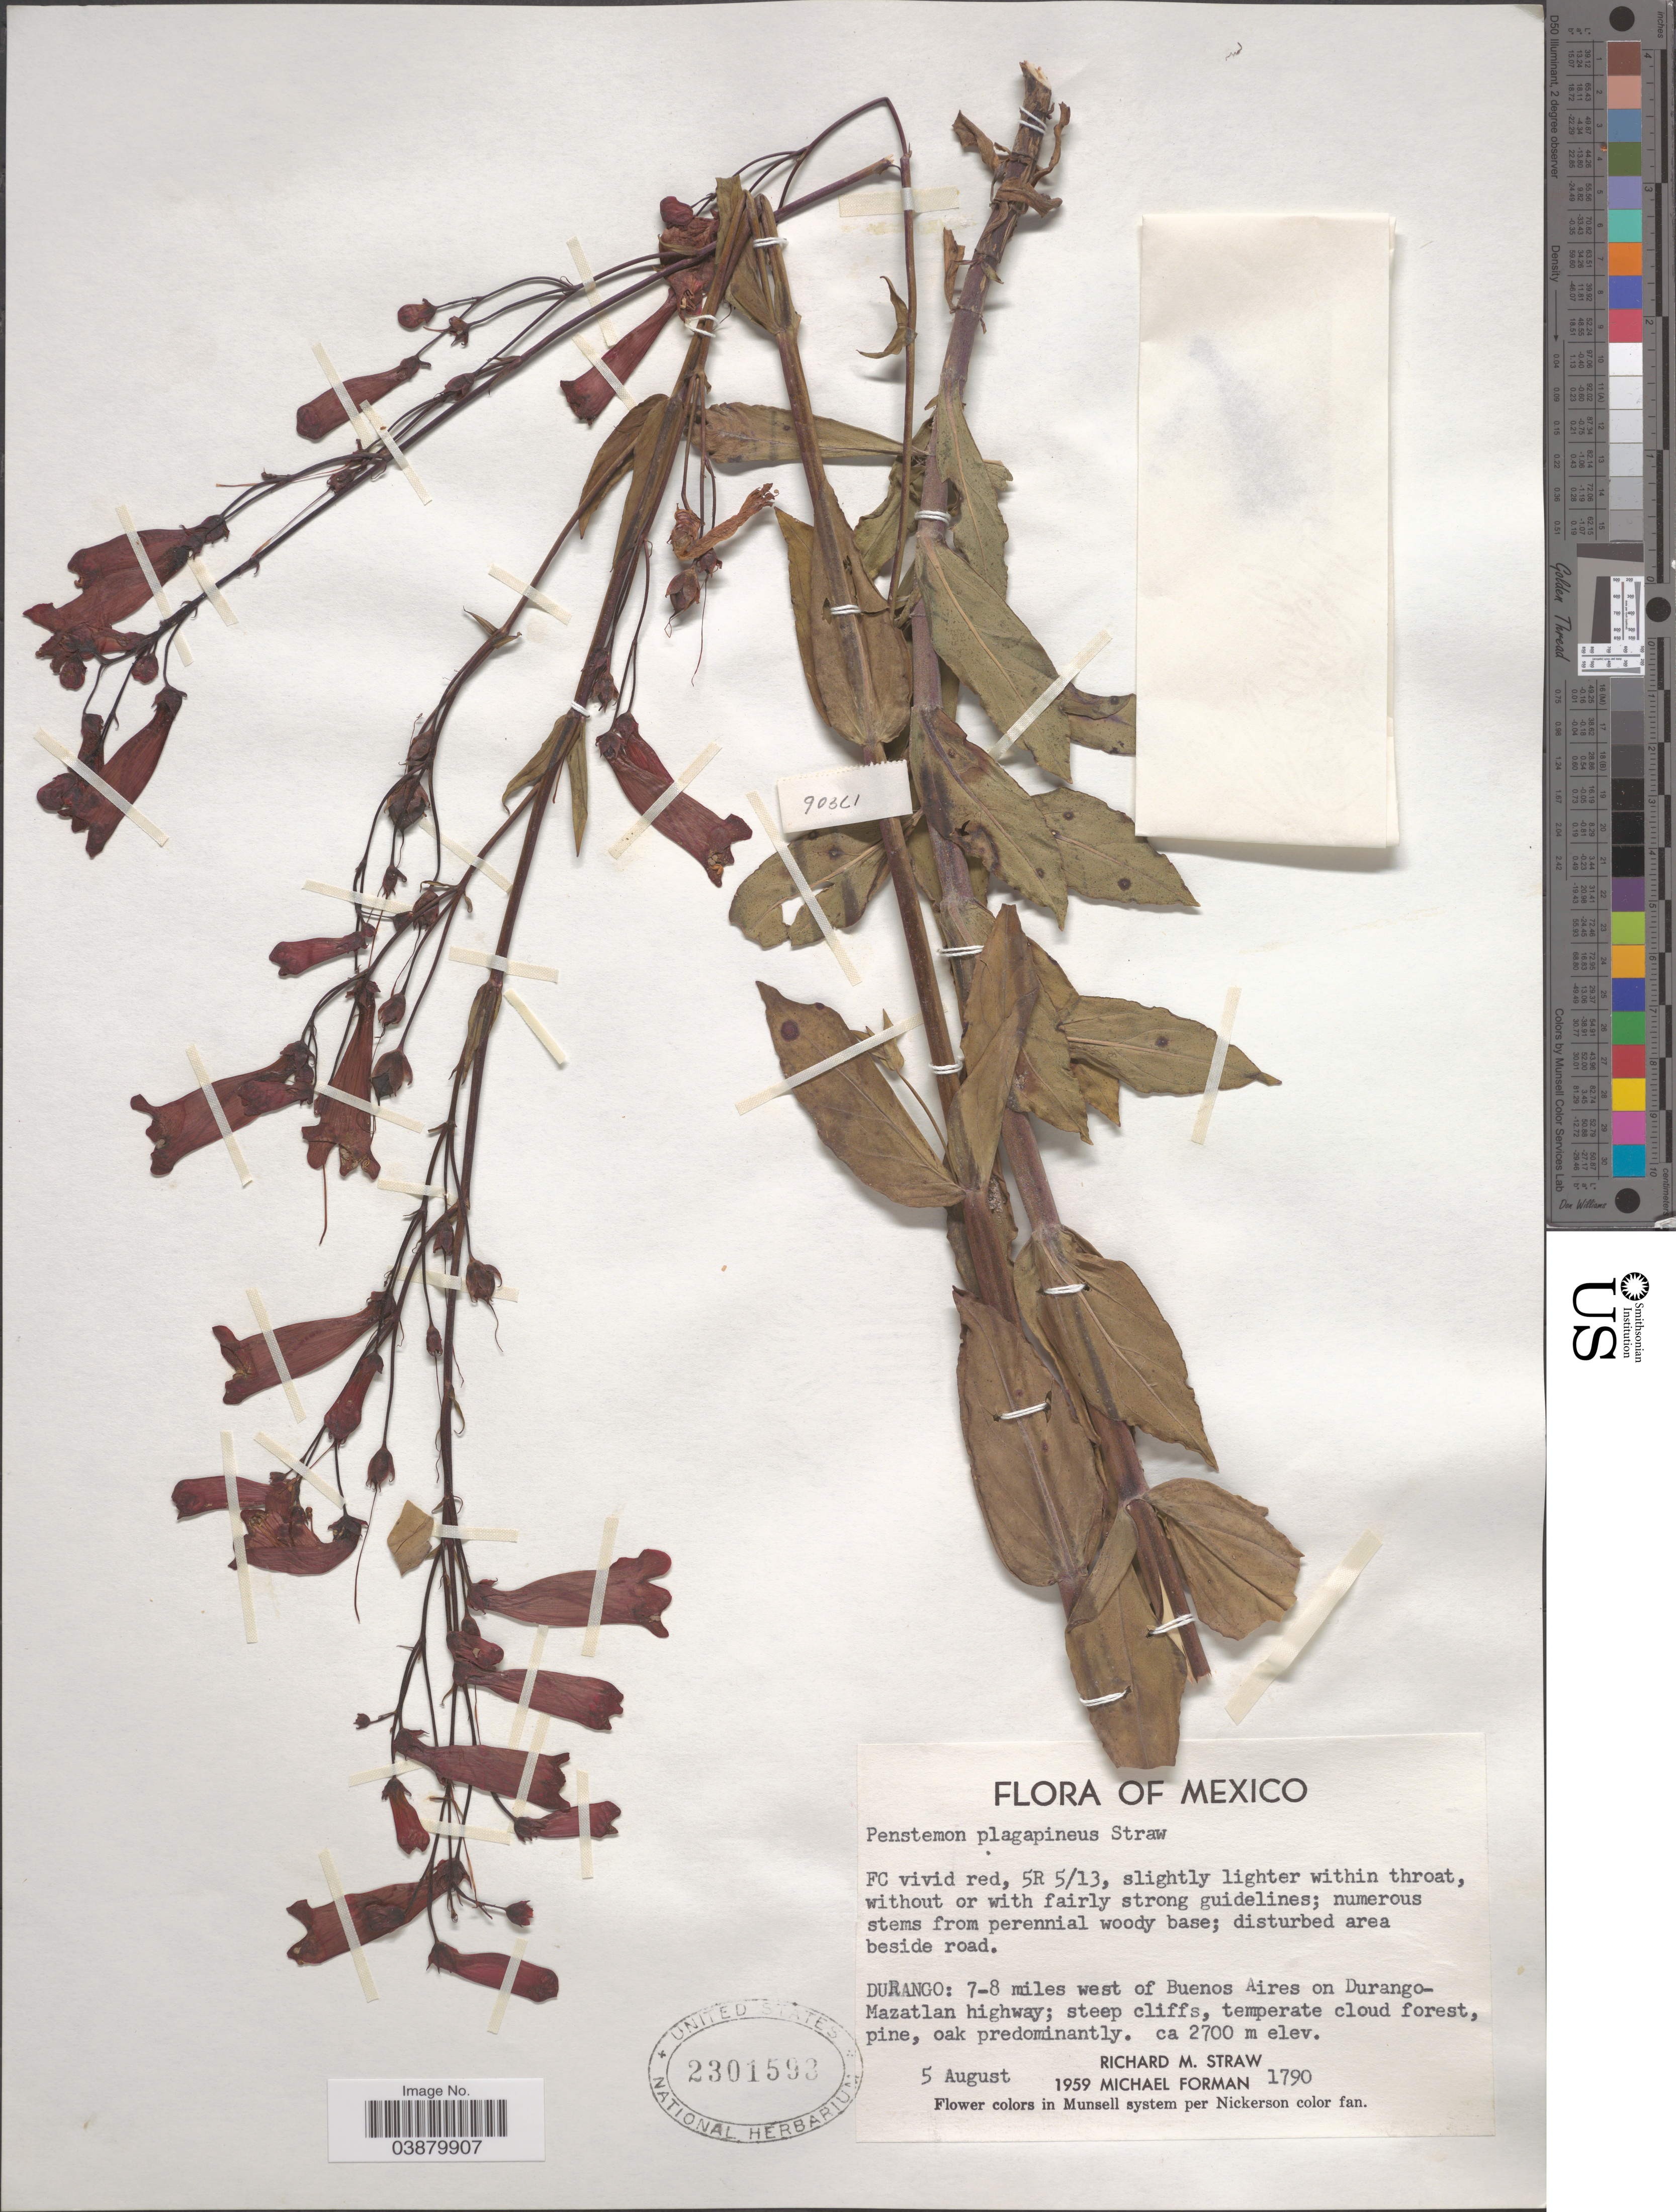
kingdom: Plantae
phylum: Tracheophyta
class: Magnoliopsida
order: Lamiales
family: Plantaginaceae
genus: Penstemon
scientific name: Penstemon plagapineus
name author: Straw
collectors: R. M. Straw & Forman, M.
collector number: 1790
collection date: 1959-08-05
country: Mexico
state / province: Durango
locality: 7-8 miles west of Buenos Aires on Durango-Mazatlan highway.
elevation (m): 2700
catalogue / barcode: US 2301593